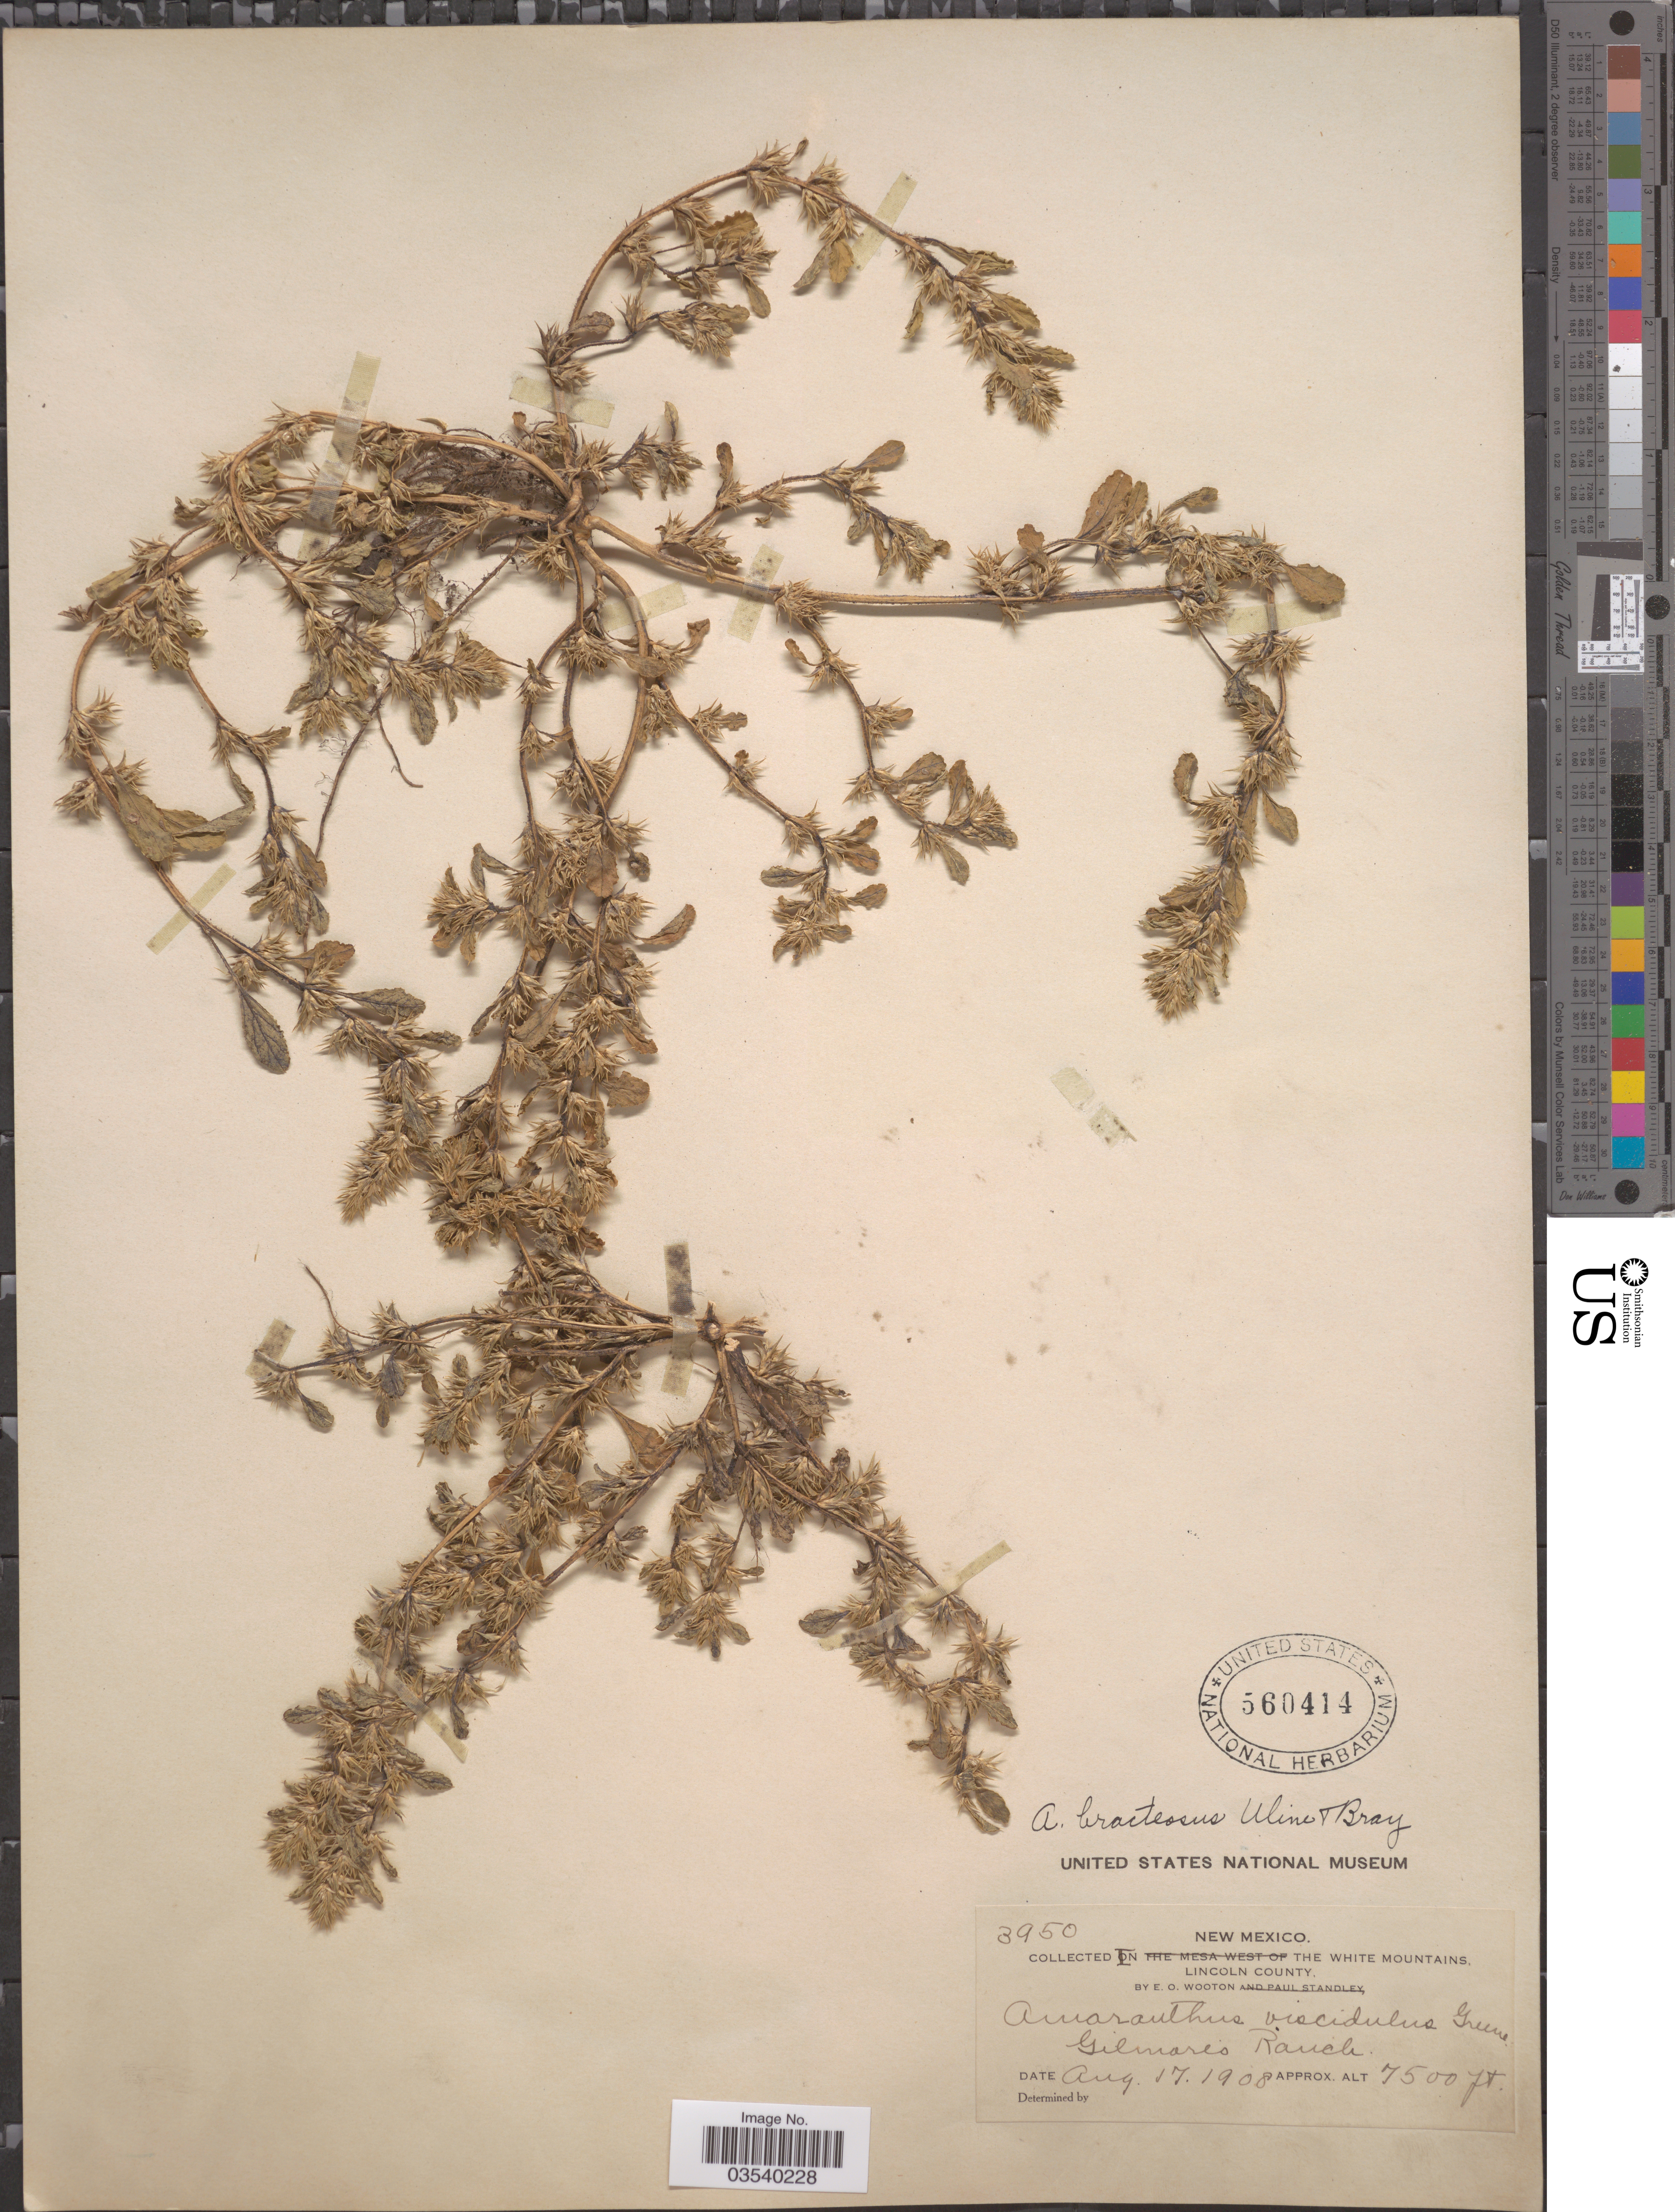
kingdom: Plantae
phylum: Tracheophyta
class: Magnoliopsida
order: Caryophyllales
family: Amaranthaceae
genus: Amaranthus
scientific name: Amaranthus bracteosus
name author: Uline & W.L. Bray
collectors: E. O. Wooton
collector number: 3950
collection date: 1908-08-17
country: United States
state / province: New Mexico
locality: In the White Mountains, Lincoln County. Gilmore's Ranch.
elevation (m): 2286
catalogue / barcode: US 560414